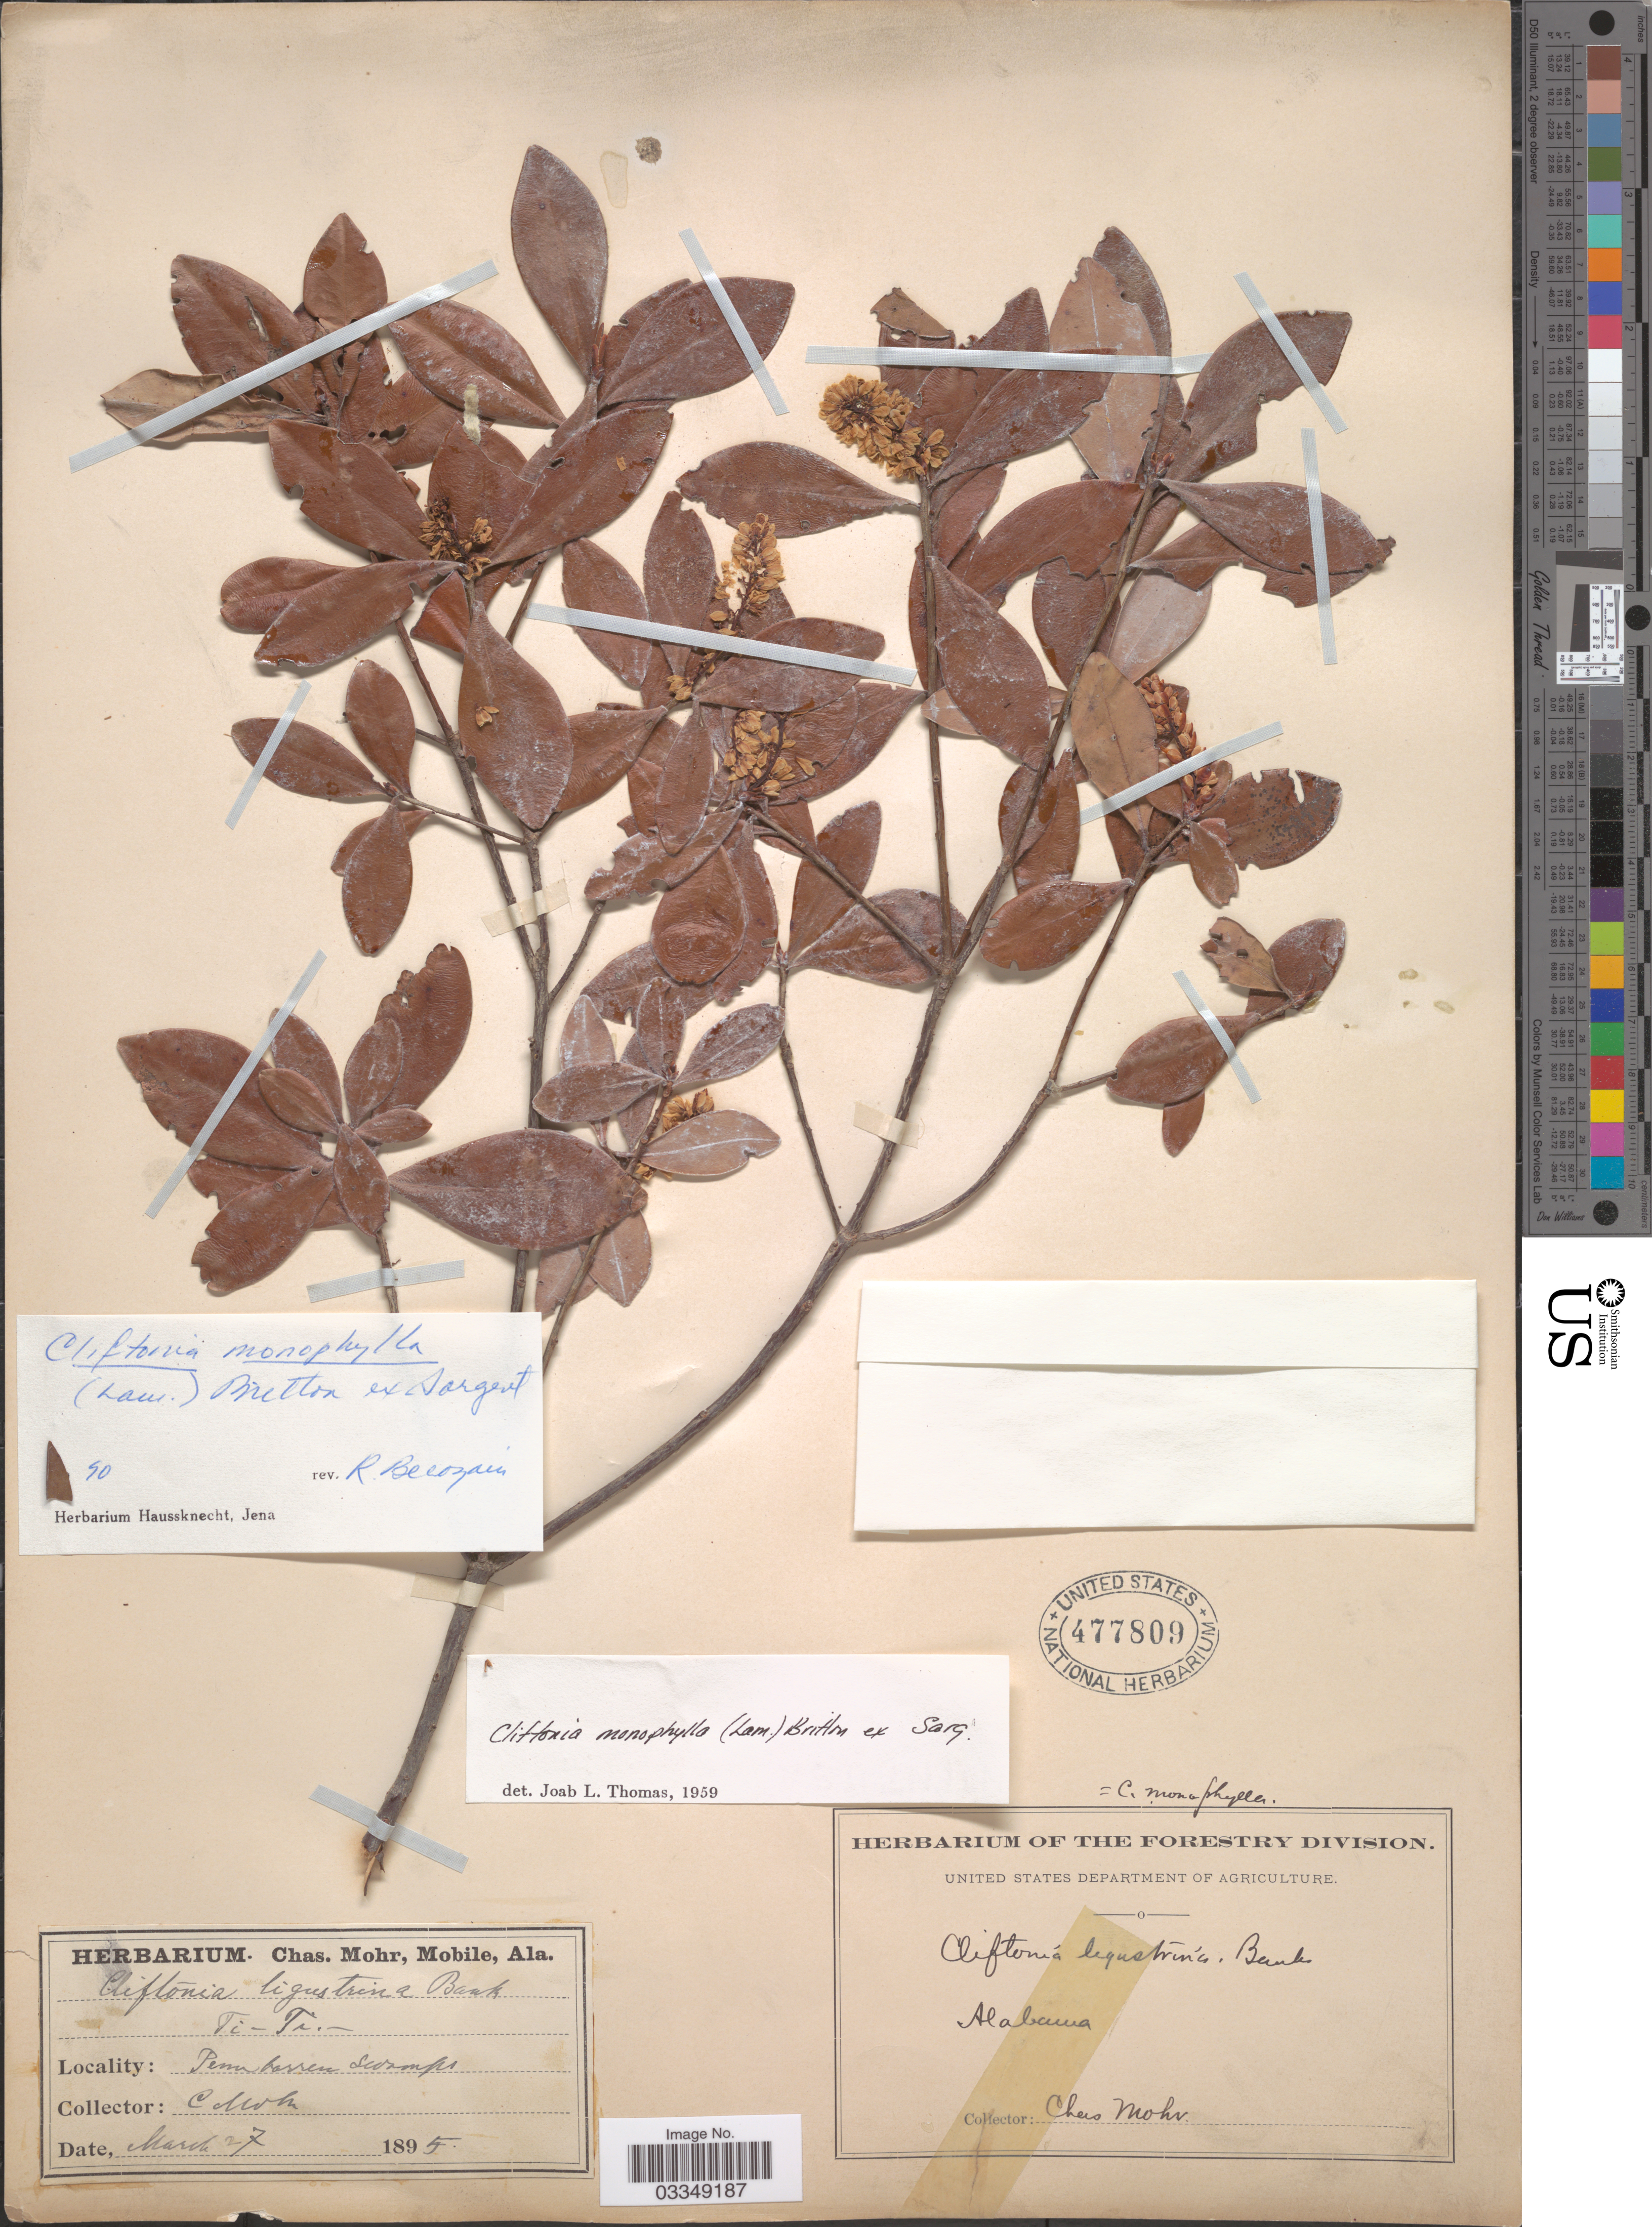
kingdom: Plantae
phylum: Tracheophyta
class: Magnoliopsida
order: Ericales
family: Cyrillaceae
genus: Cliftonia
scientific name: Cliftonia monophylla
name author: (Lam.) Britton ex Sarg.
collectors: C. Mohr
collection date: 1895-03-27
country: United States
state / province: Alabama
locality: Pine barren swamps.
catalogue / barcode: US 477809